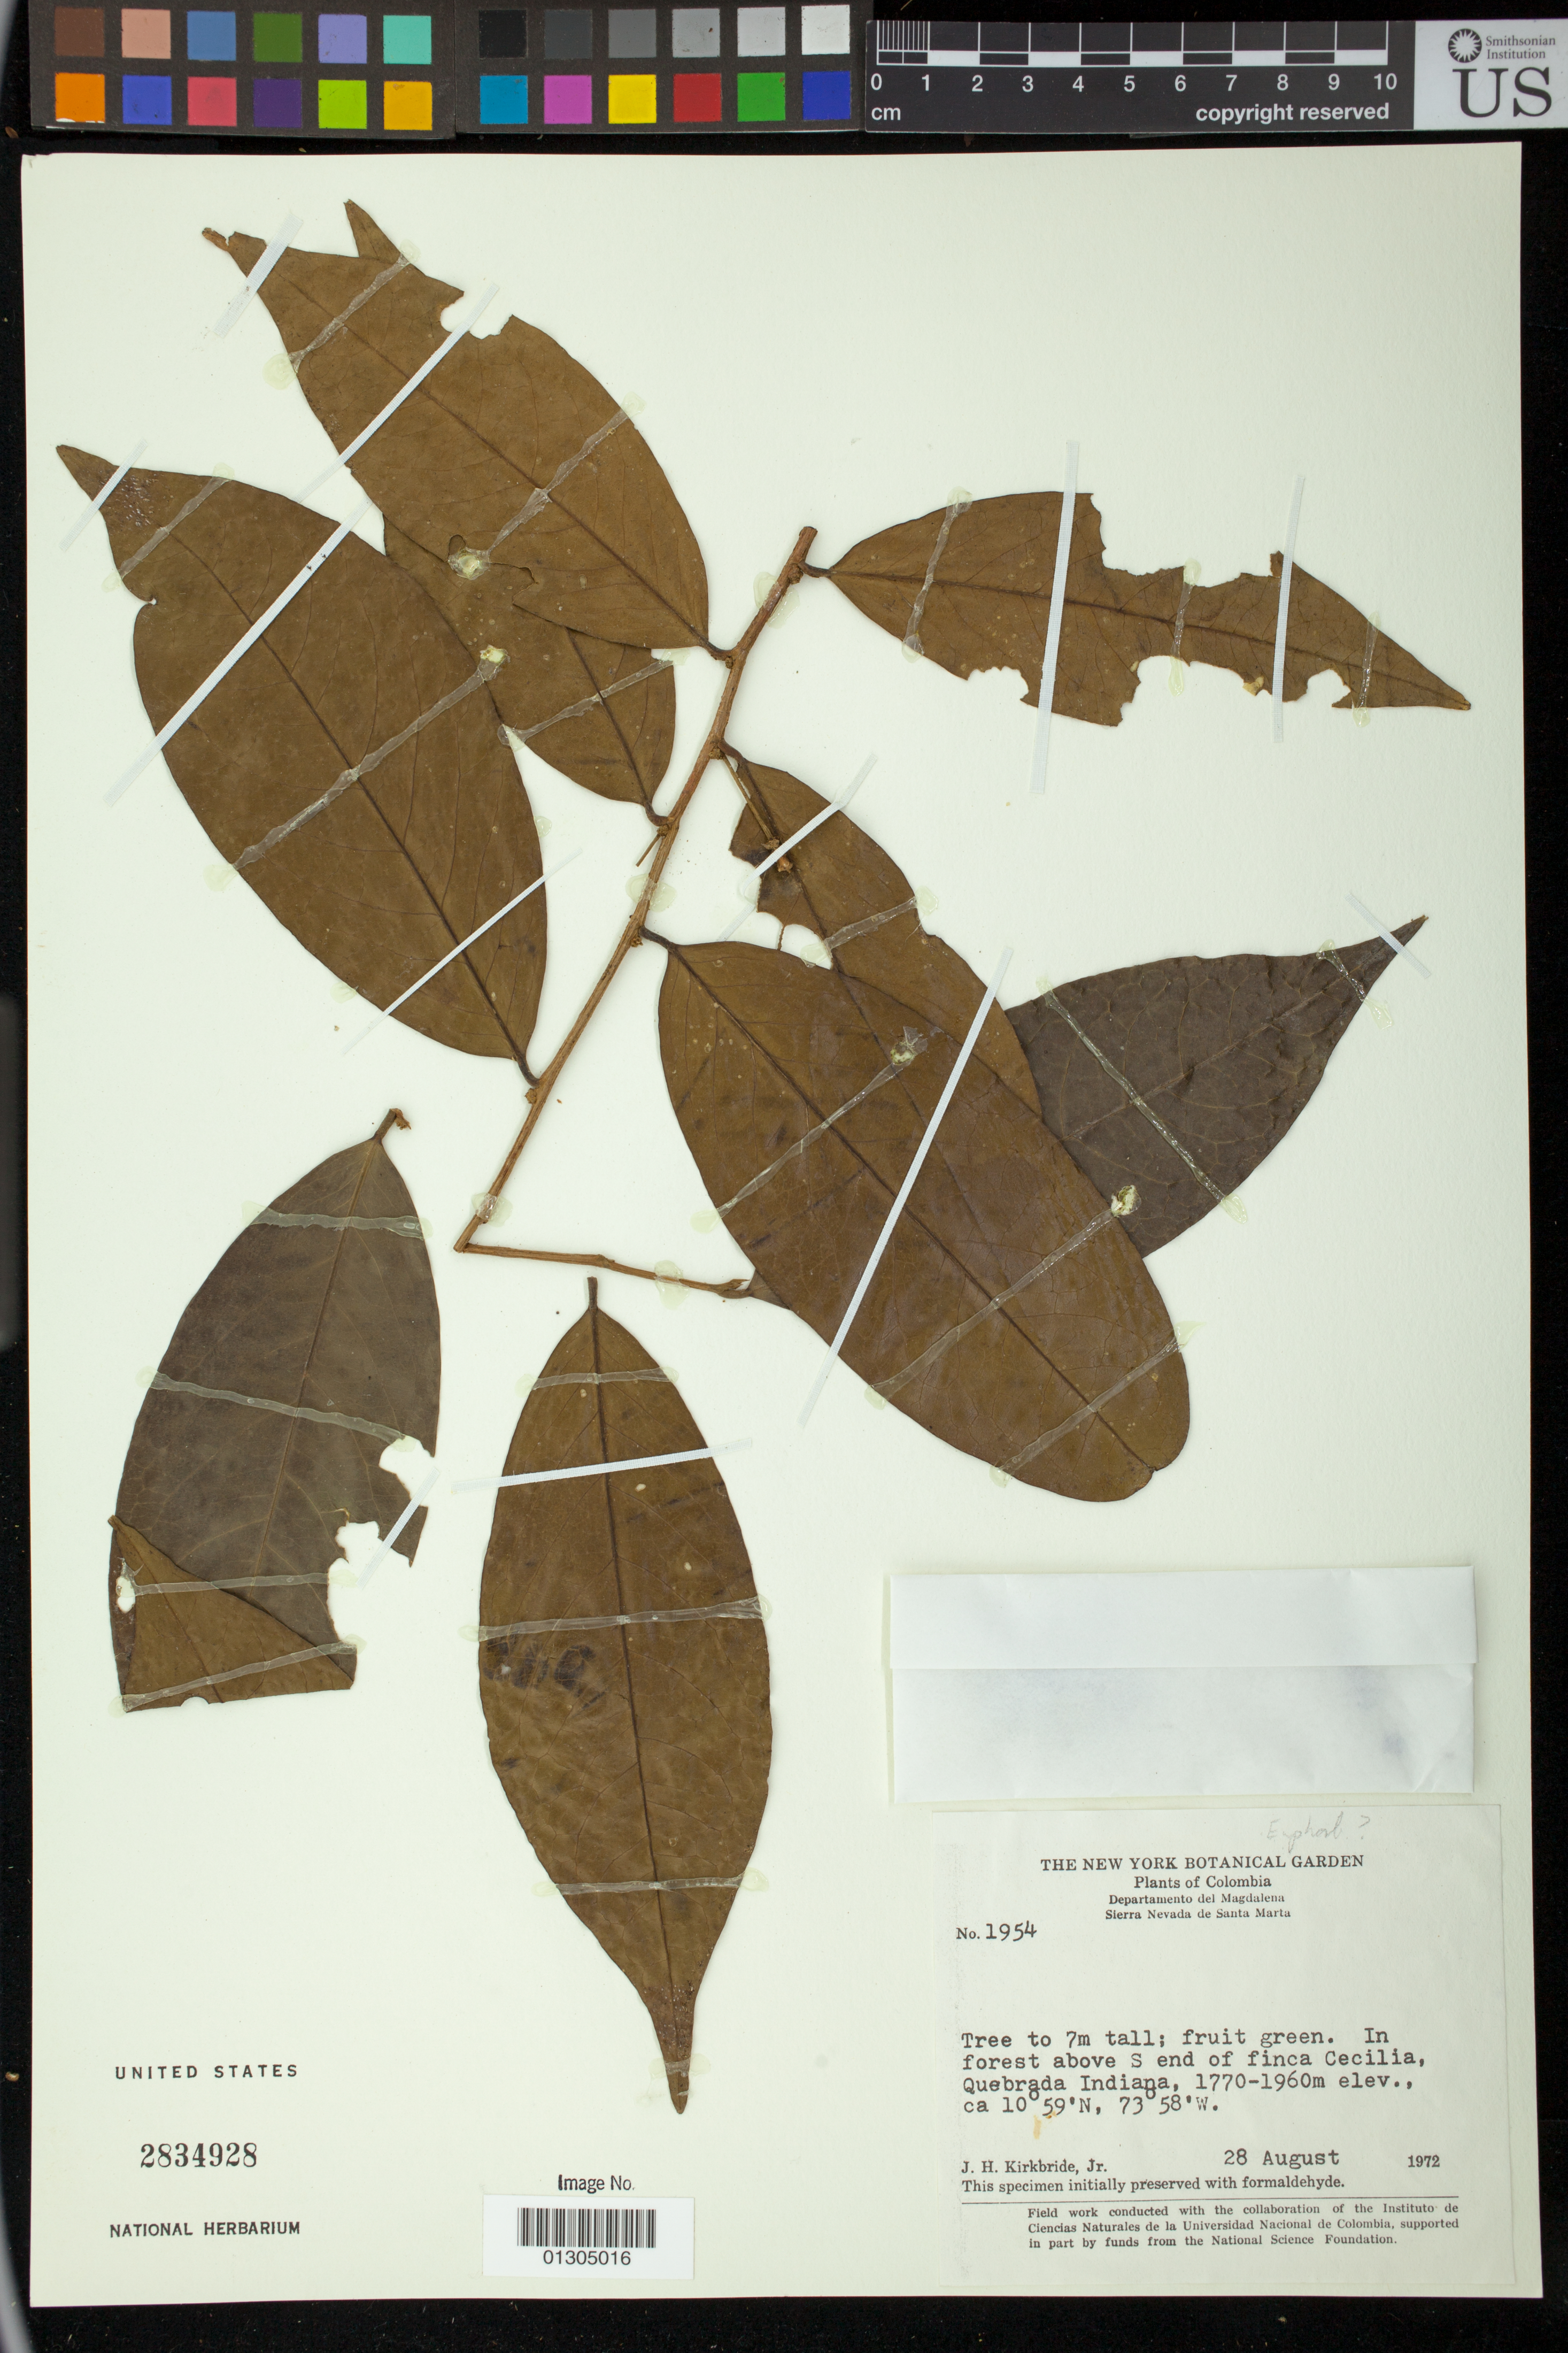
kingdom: Plantae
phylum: Tracheophyta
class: Magnoliopsida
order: Malpighiales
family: Euphorbiaceae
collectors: J. H. Kirkbride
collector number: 1954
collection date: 1972-08-28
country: Colombia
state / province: Magdalena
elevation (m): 1770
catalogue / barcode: US 2834928